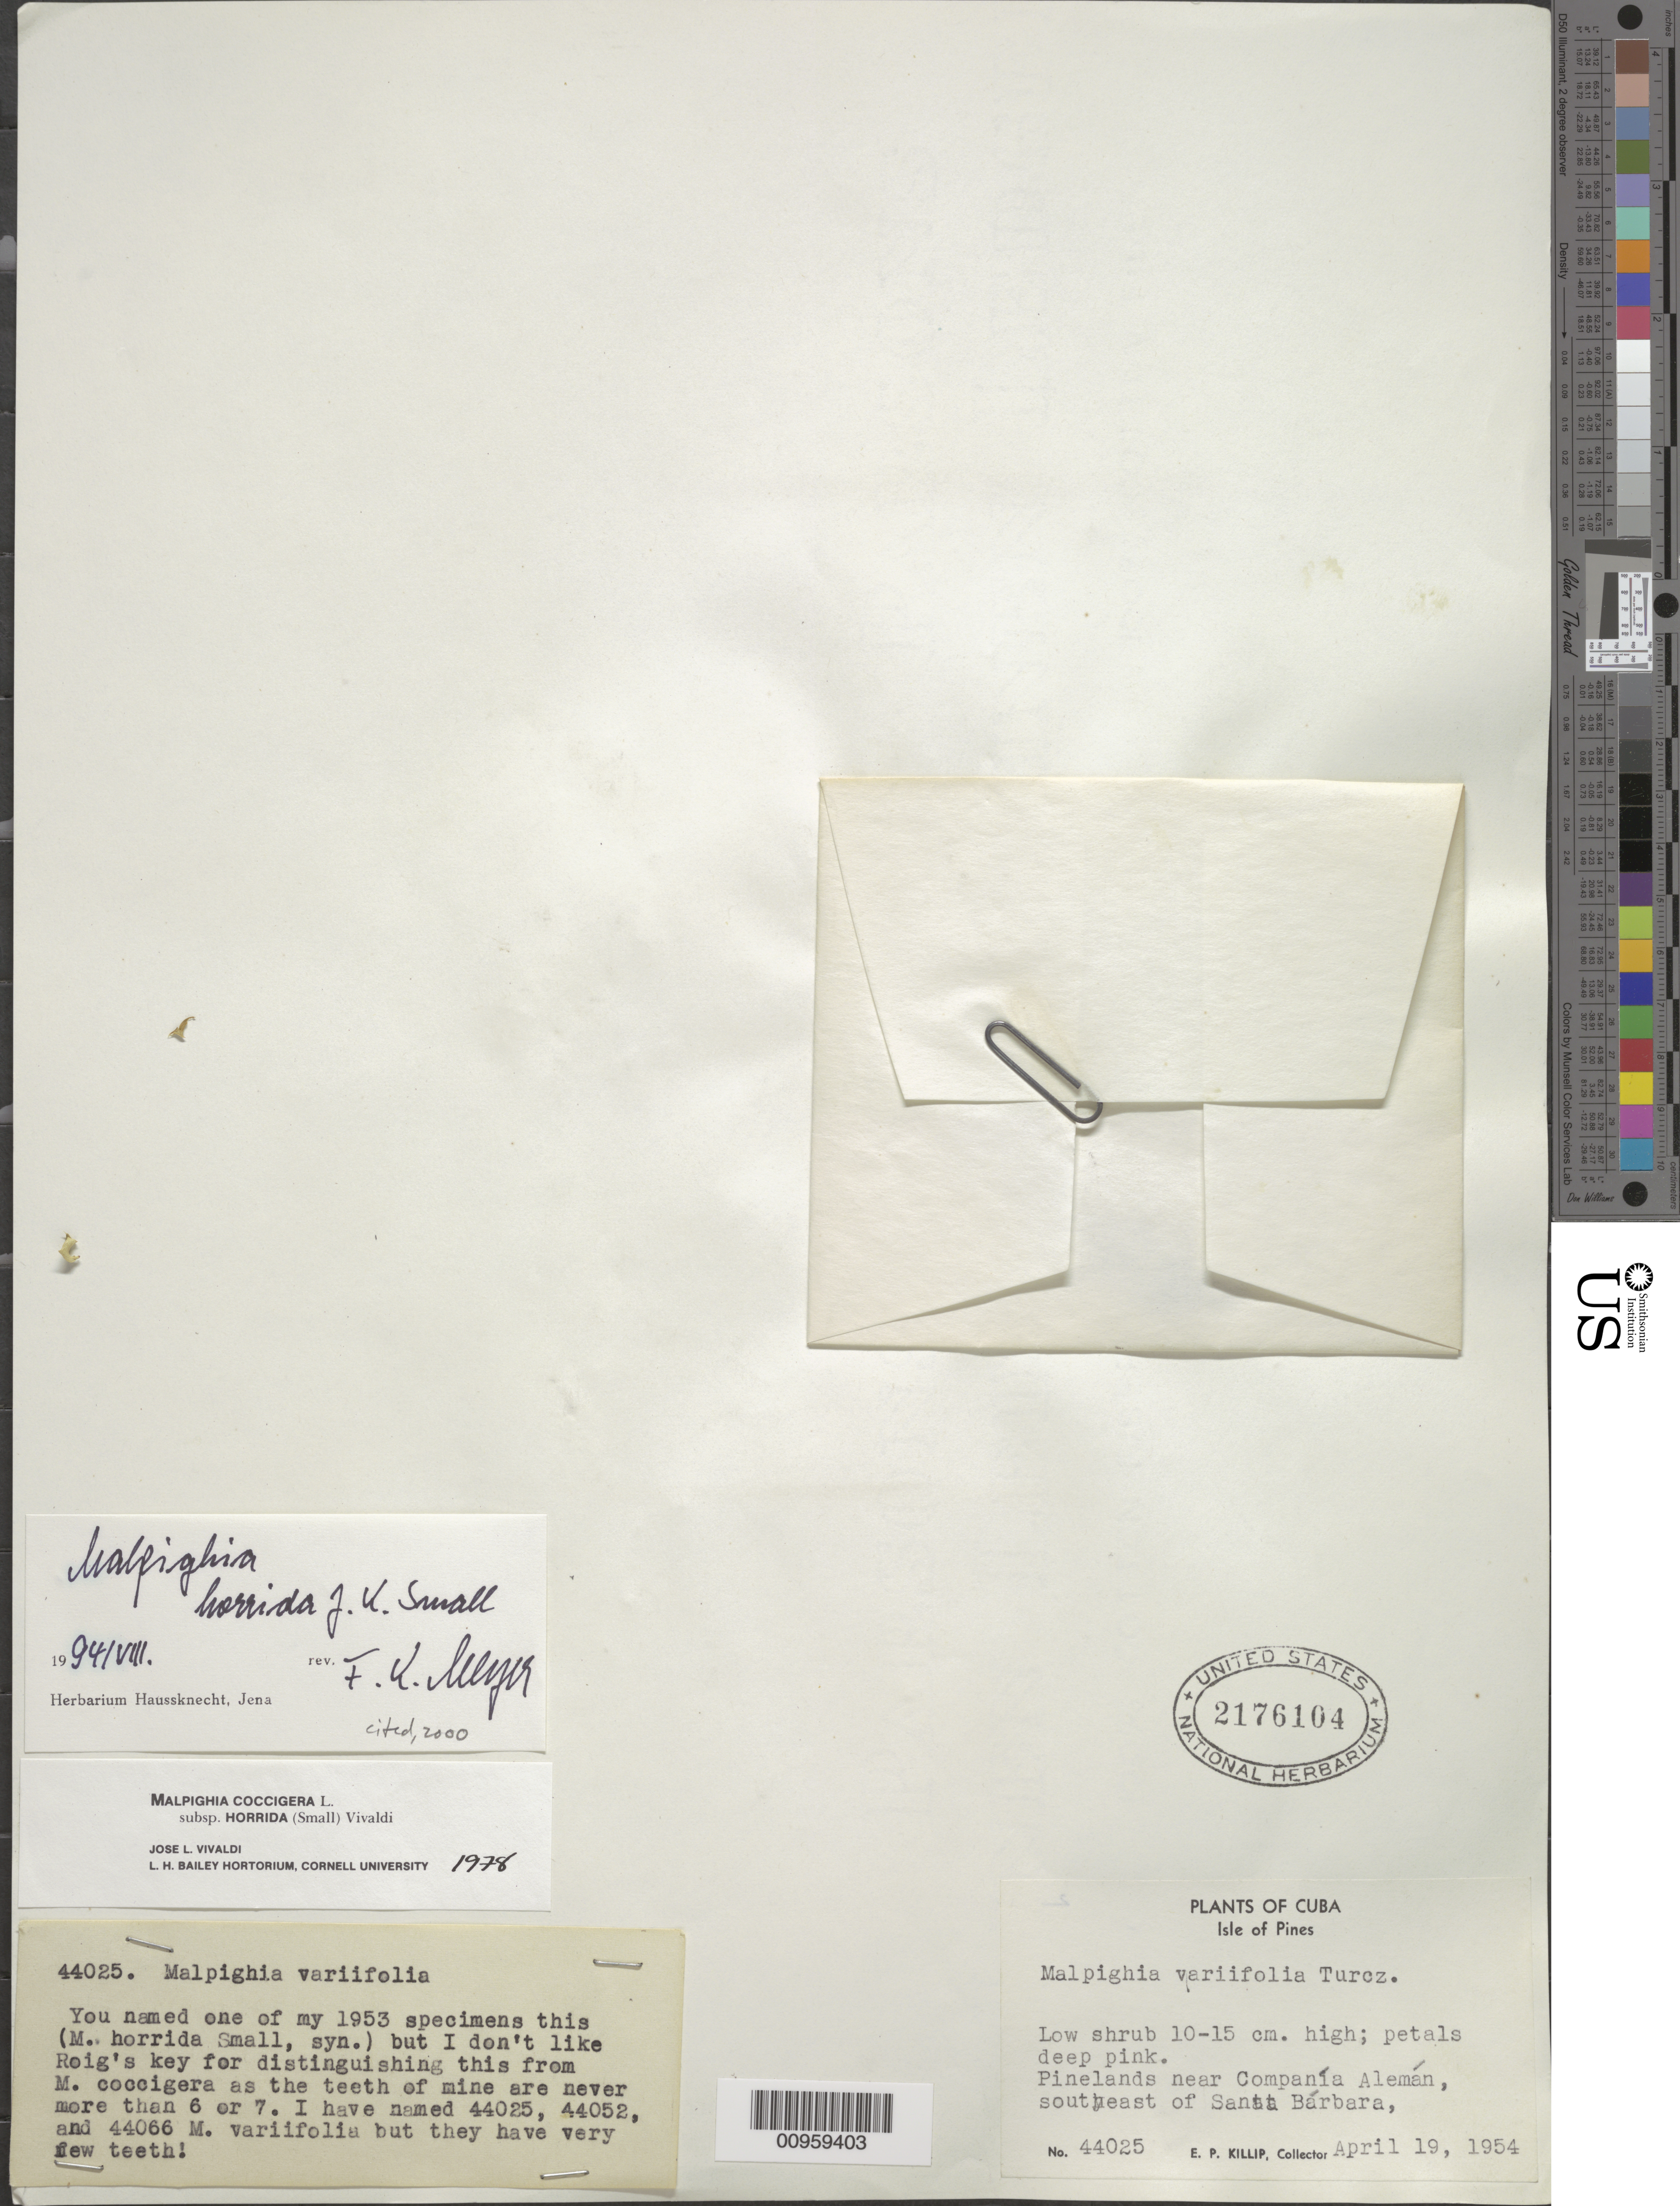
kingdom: Plantae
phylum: Tracheophyta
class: Magnoliopsida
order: Malpighiales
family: Malpighiaceae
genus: Malpighia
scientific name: Malpighia coccigera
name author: L.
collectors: E. P. Killip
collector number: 44025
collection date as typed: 19 Apr 1954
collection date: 1954-04-19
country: Cuba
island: Isla de la Juventud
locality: Isle of Pines, Near Companía Alemán, SE of Santa Bárbara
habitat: Pinelands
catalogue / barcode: US 2176104